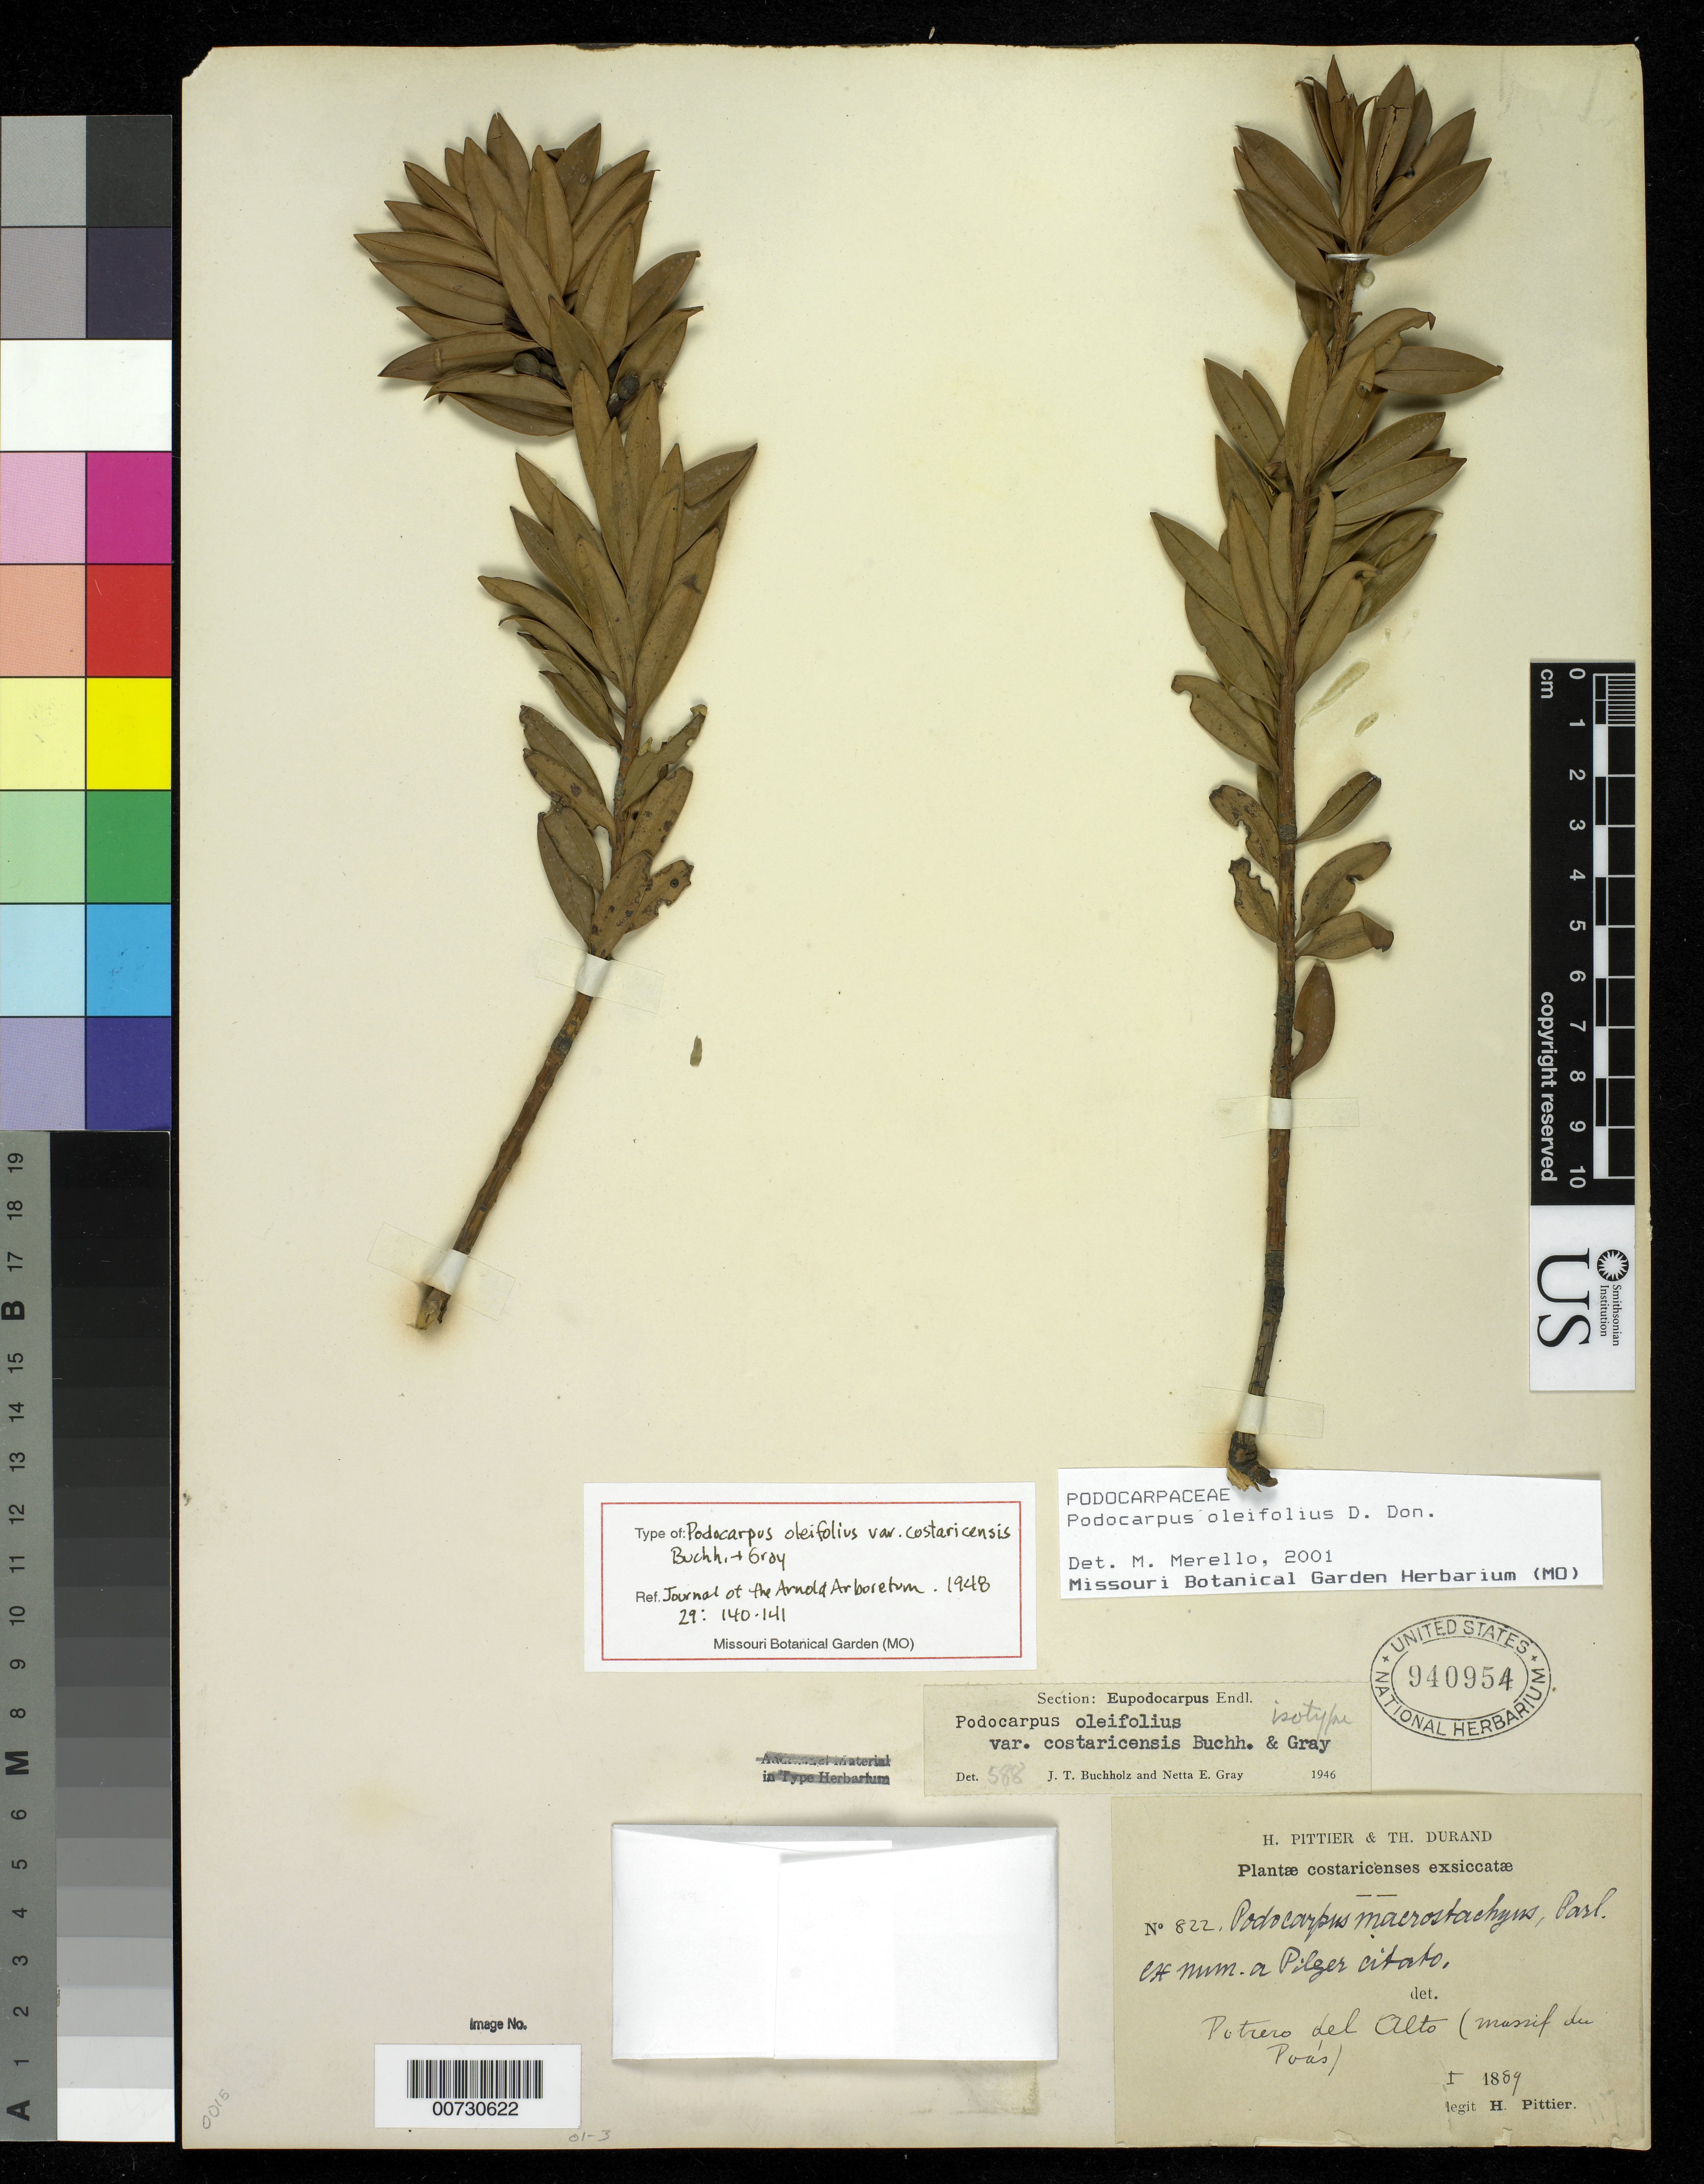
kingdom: Plantae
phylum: Tracheophyta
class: Pinopsida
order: Pinales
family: Podocarpaceae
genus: Podocarpus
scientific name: Podocarpus oleifolius var. costaricensis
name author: J. Buchholz & N.E. Gray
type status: Isotype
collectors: H. F. Pittier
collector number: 822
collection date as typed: Jan 1889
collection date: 1889-01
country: Costa Rica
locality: Potrero del Alto (massif du Poás)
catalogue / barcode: US 940954